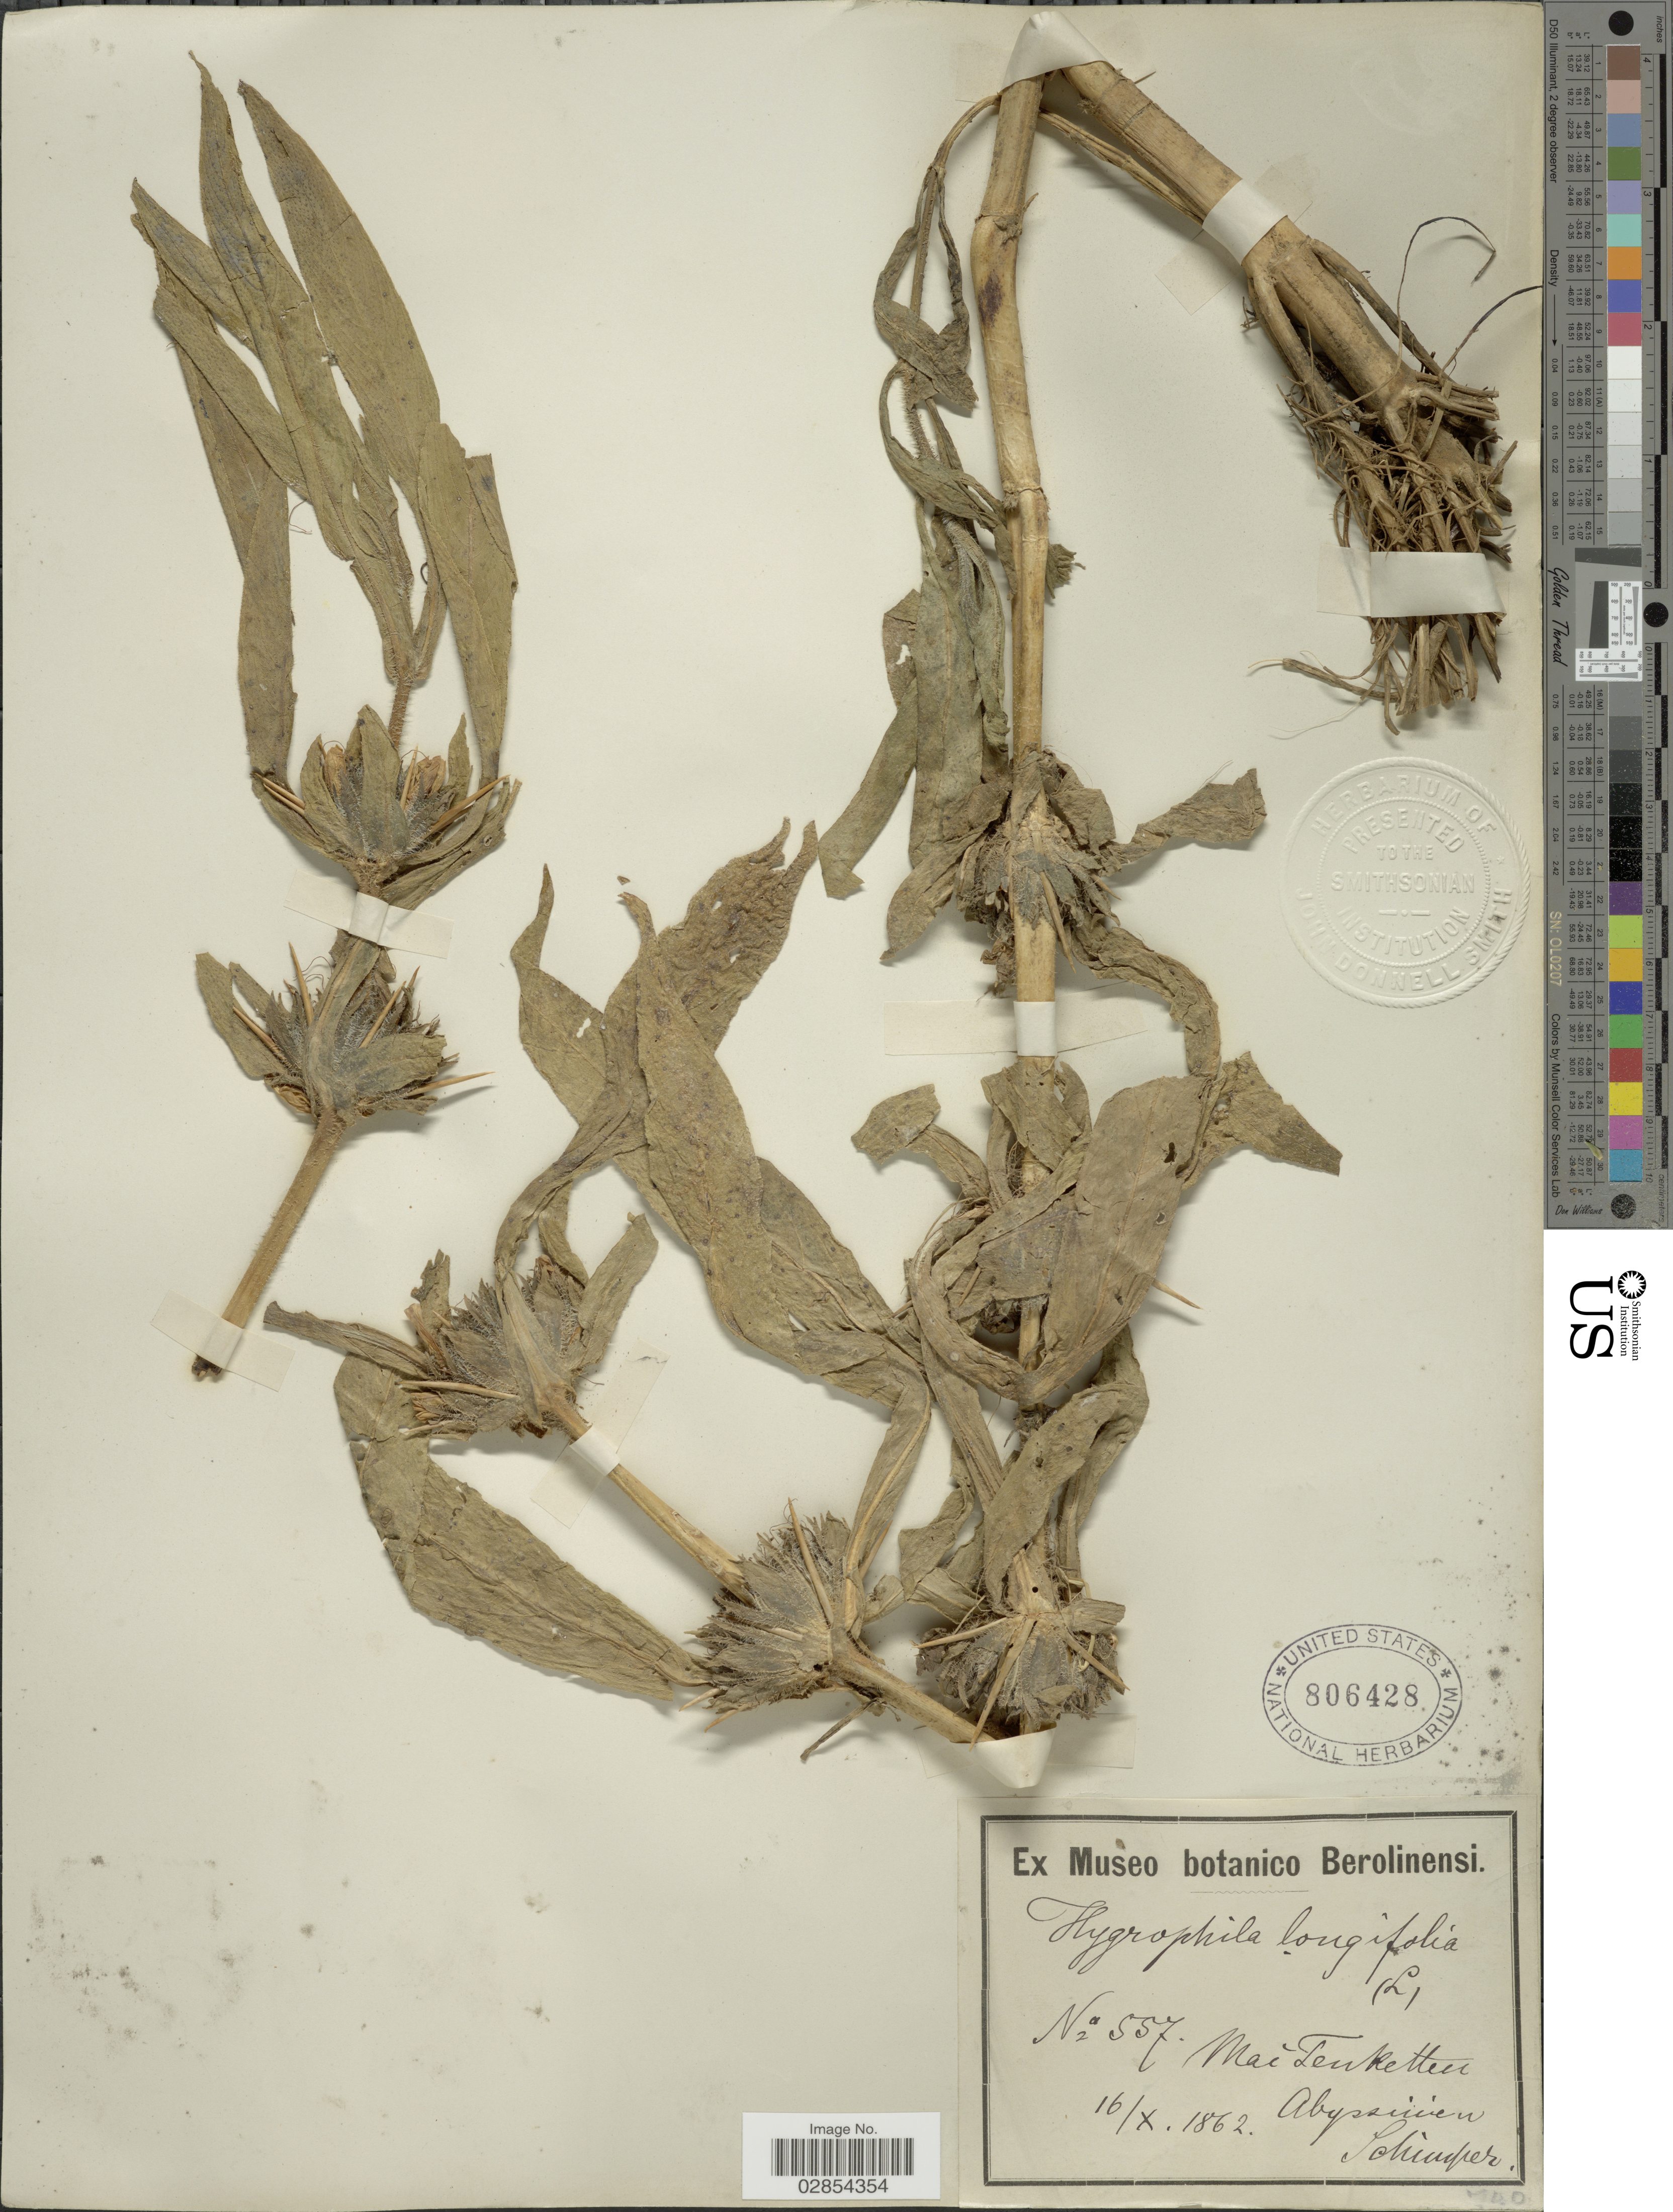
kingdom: Plantae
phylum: Tracheophyta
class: Magnoliopsida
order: Lamiales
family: Acanthaceae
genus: Asteracantha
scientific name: Asteracantha auriculata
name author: Nees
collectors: -. Schimper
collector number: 557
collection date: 1862-10-16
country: Ethiopia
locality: Mai Tenketten. Abyssinien.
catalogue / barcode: US 806428